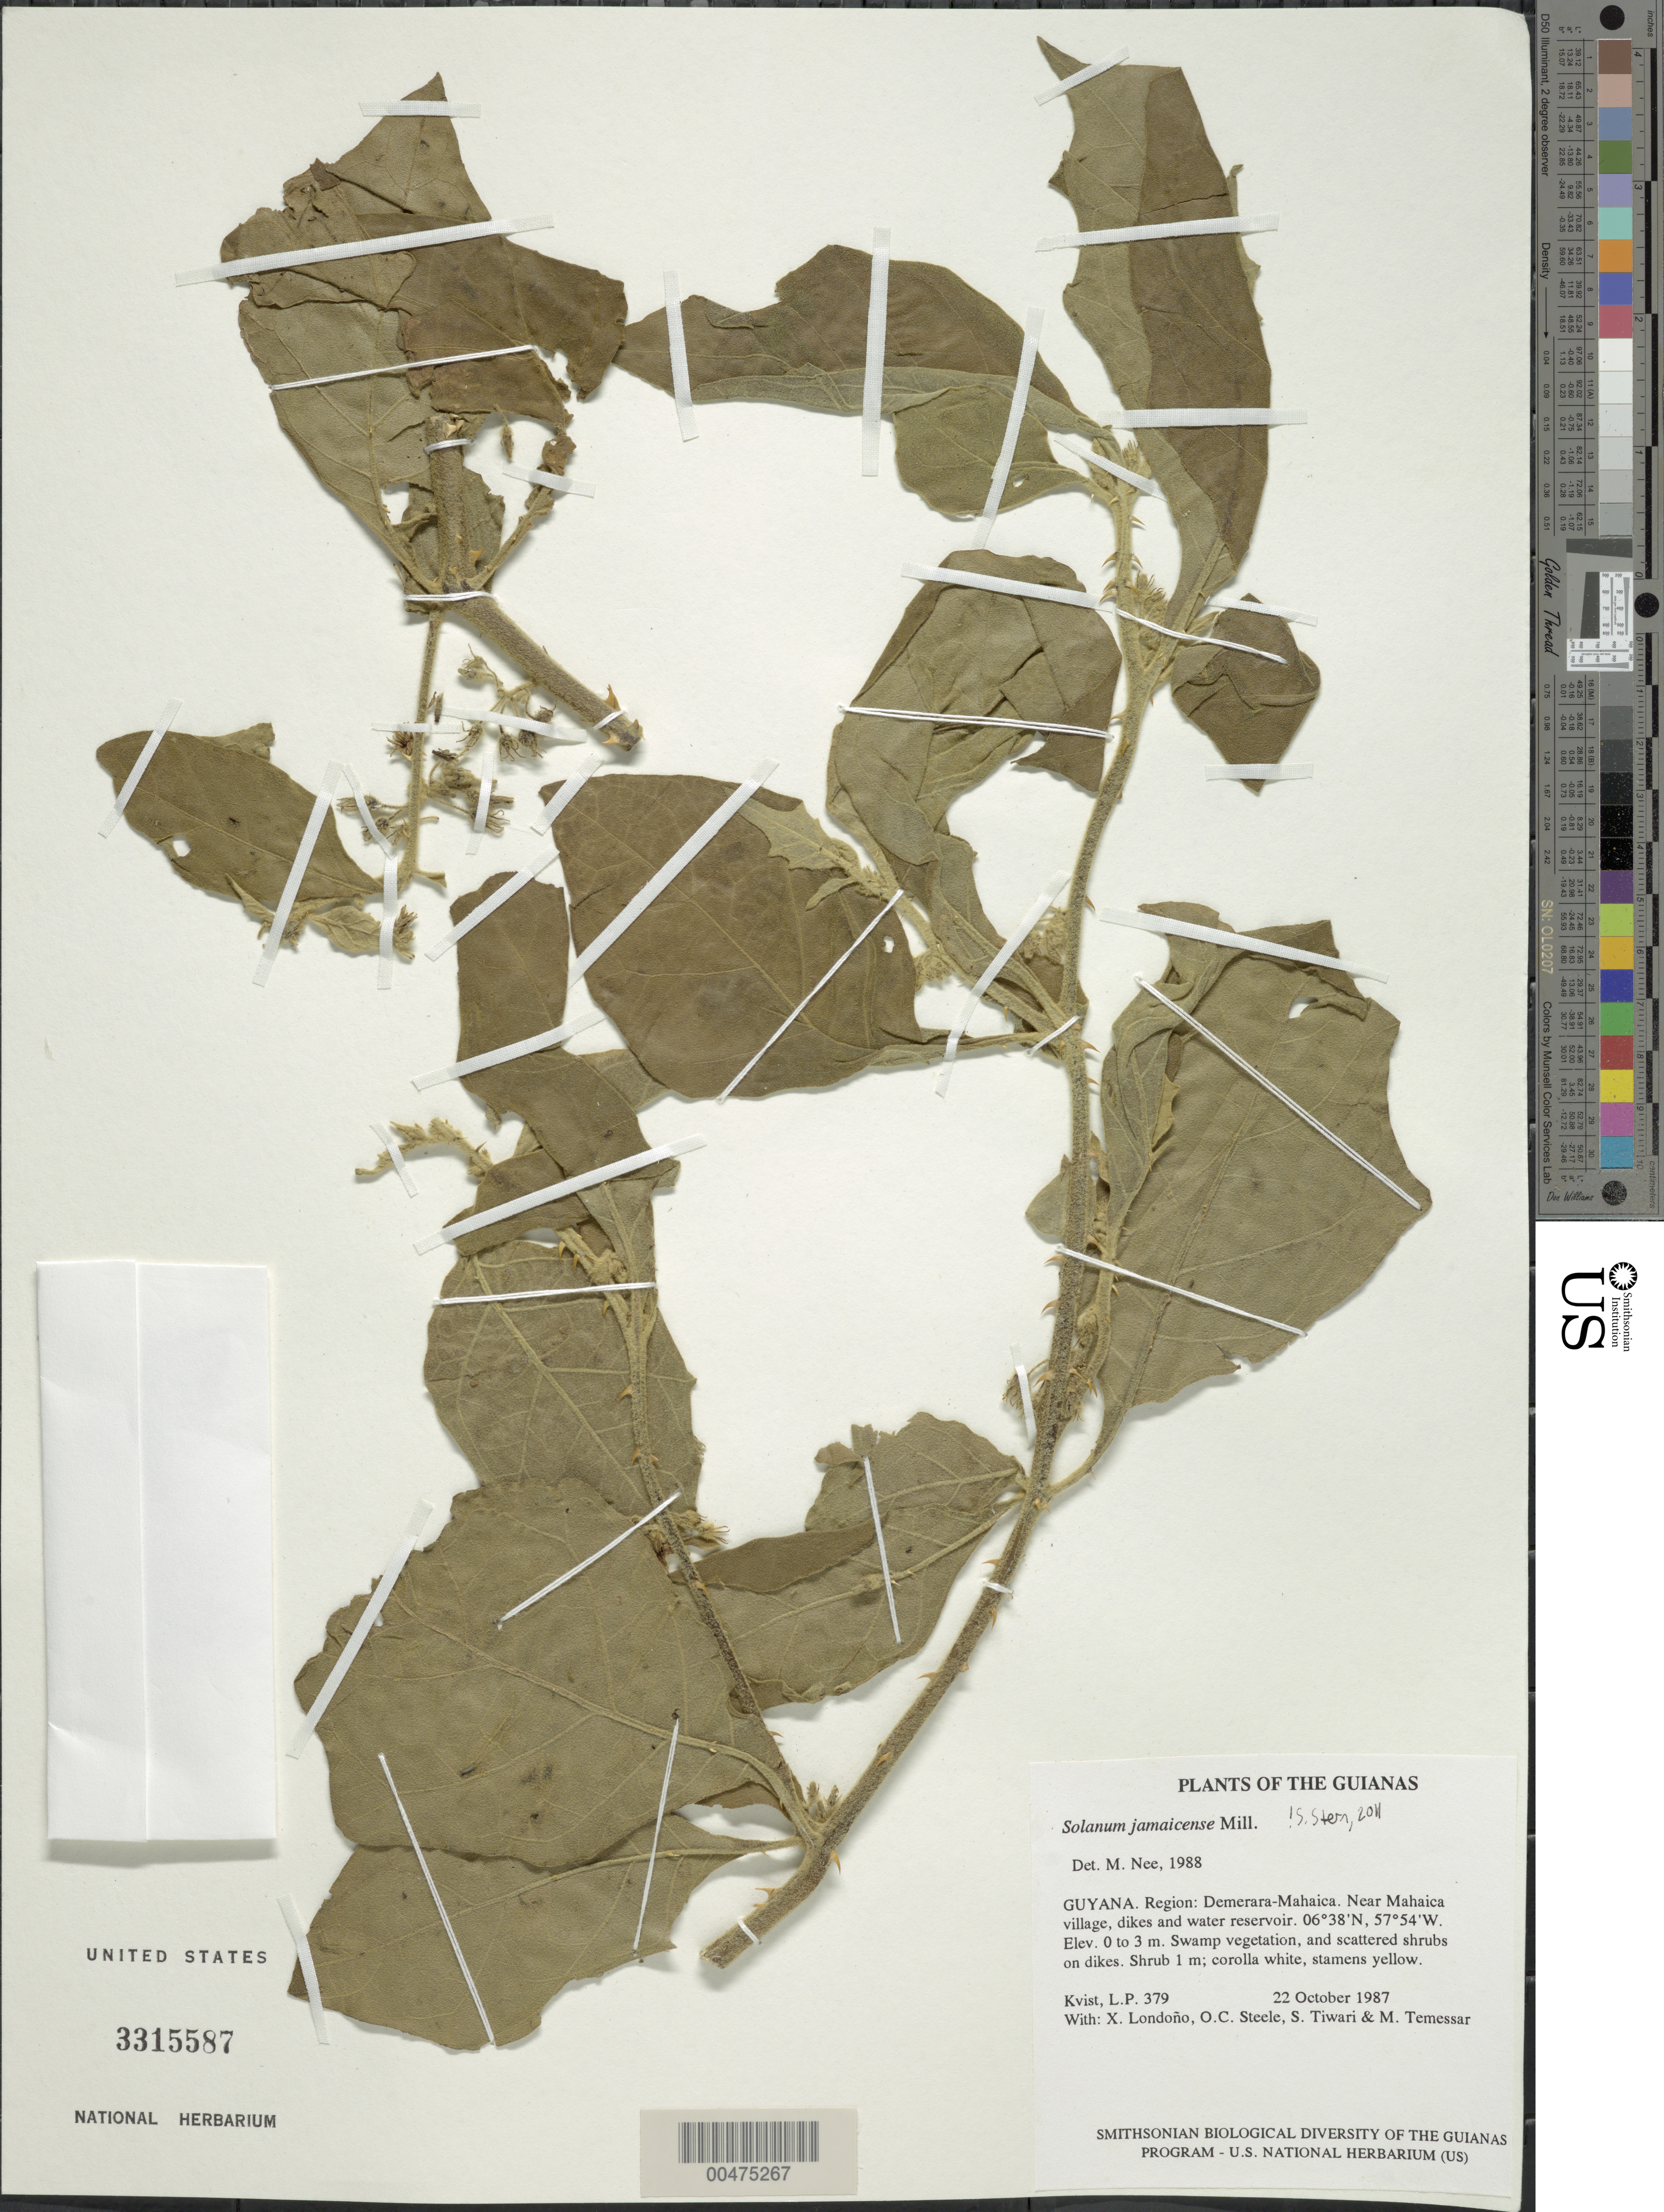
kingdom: Plantae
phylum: Tracheophyta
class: Magnoliopsida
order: Solanales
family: Solanaceae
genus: Solanum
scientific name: Solanum jamaicense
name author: Mill.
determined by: Nee, Michael H.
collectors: L. P. Kvist, X. Tamessar, O. C. Londoño, S. Steele & M. Tiwari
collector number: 379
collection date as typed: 10 Oct 1987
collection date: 1987-10-10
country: Guyana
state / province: Demerara-Mahaica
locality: Near Mahaica village, dikes and water reservoir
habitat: Swamp vegetation, and scattered shrubs on dikes.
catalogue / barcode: US 3315587